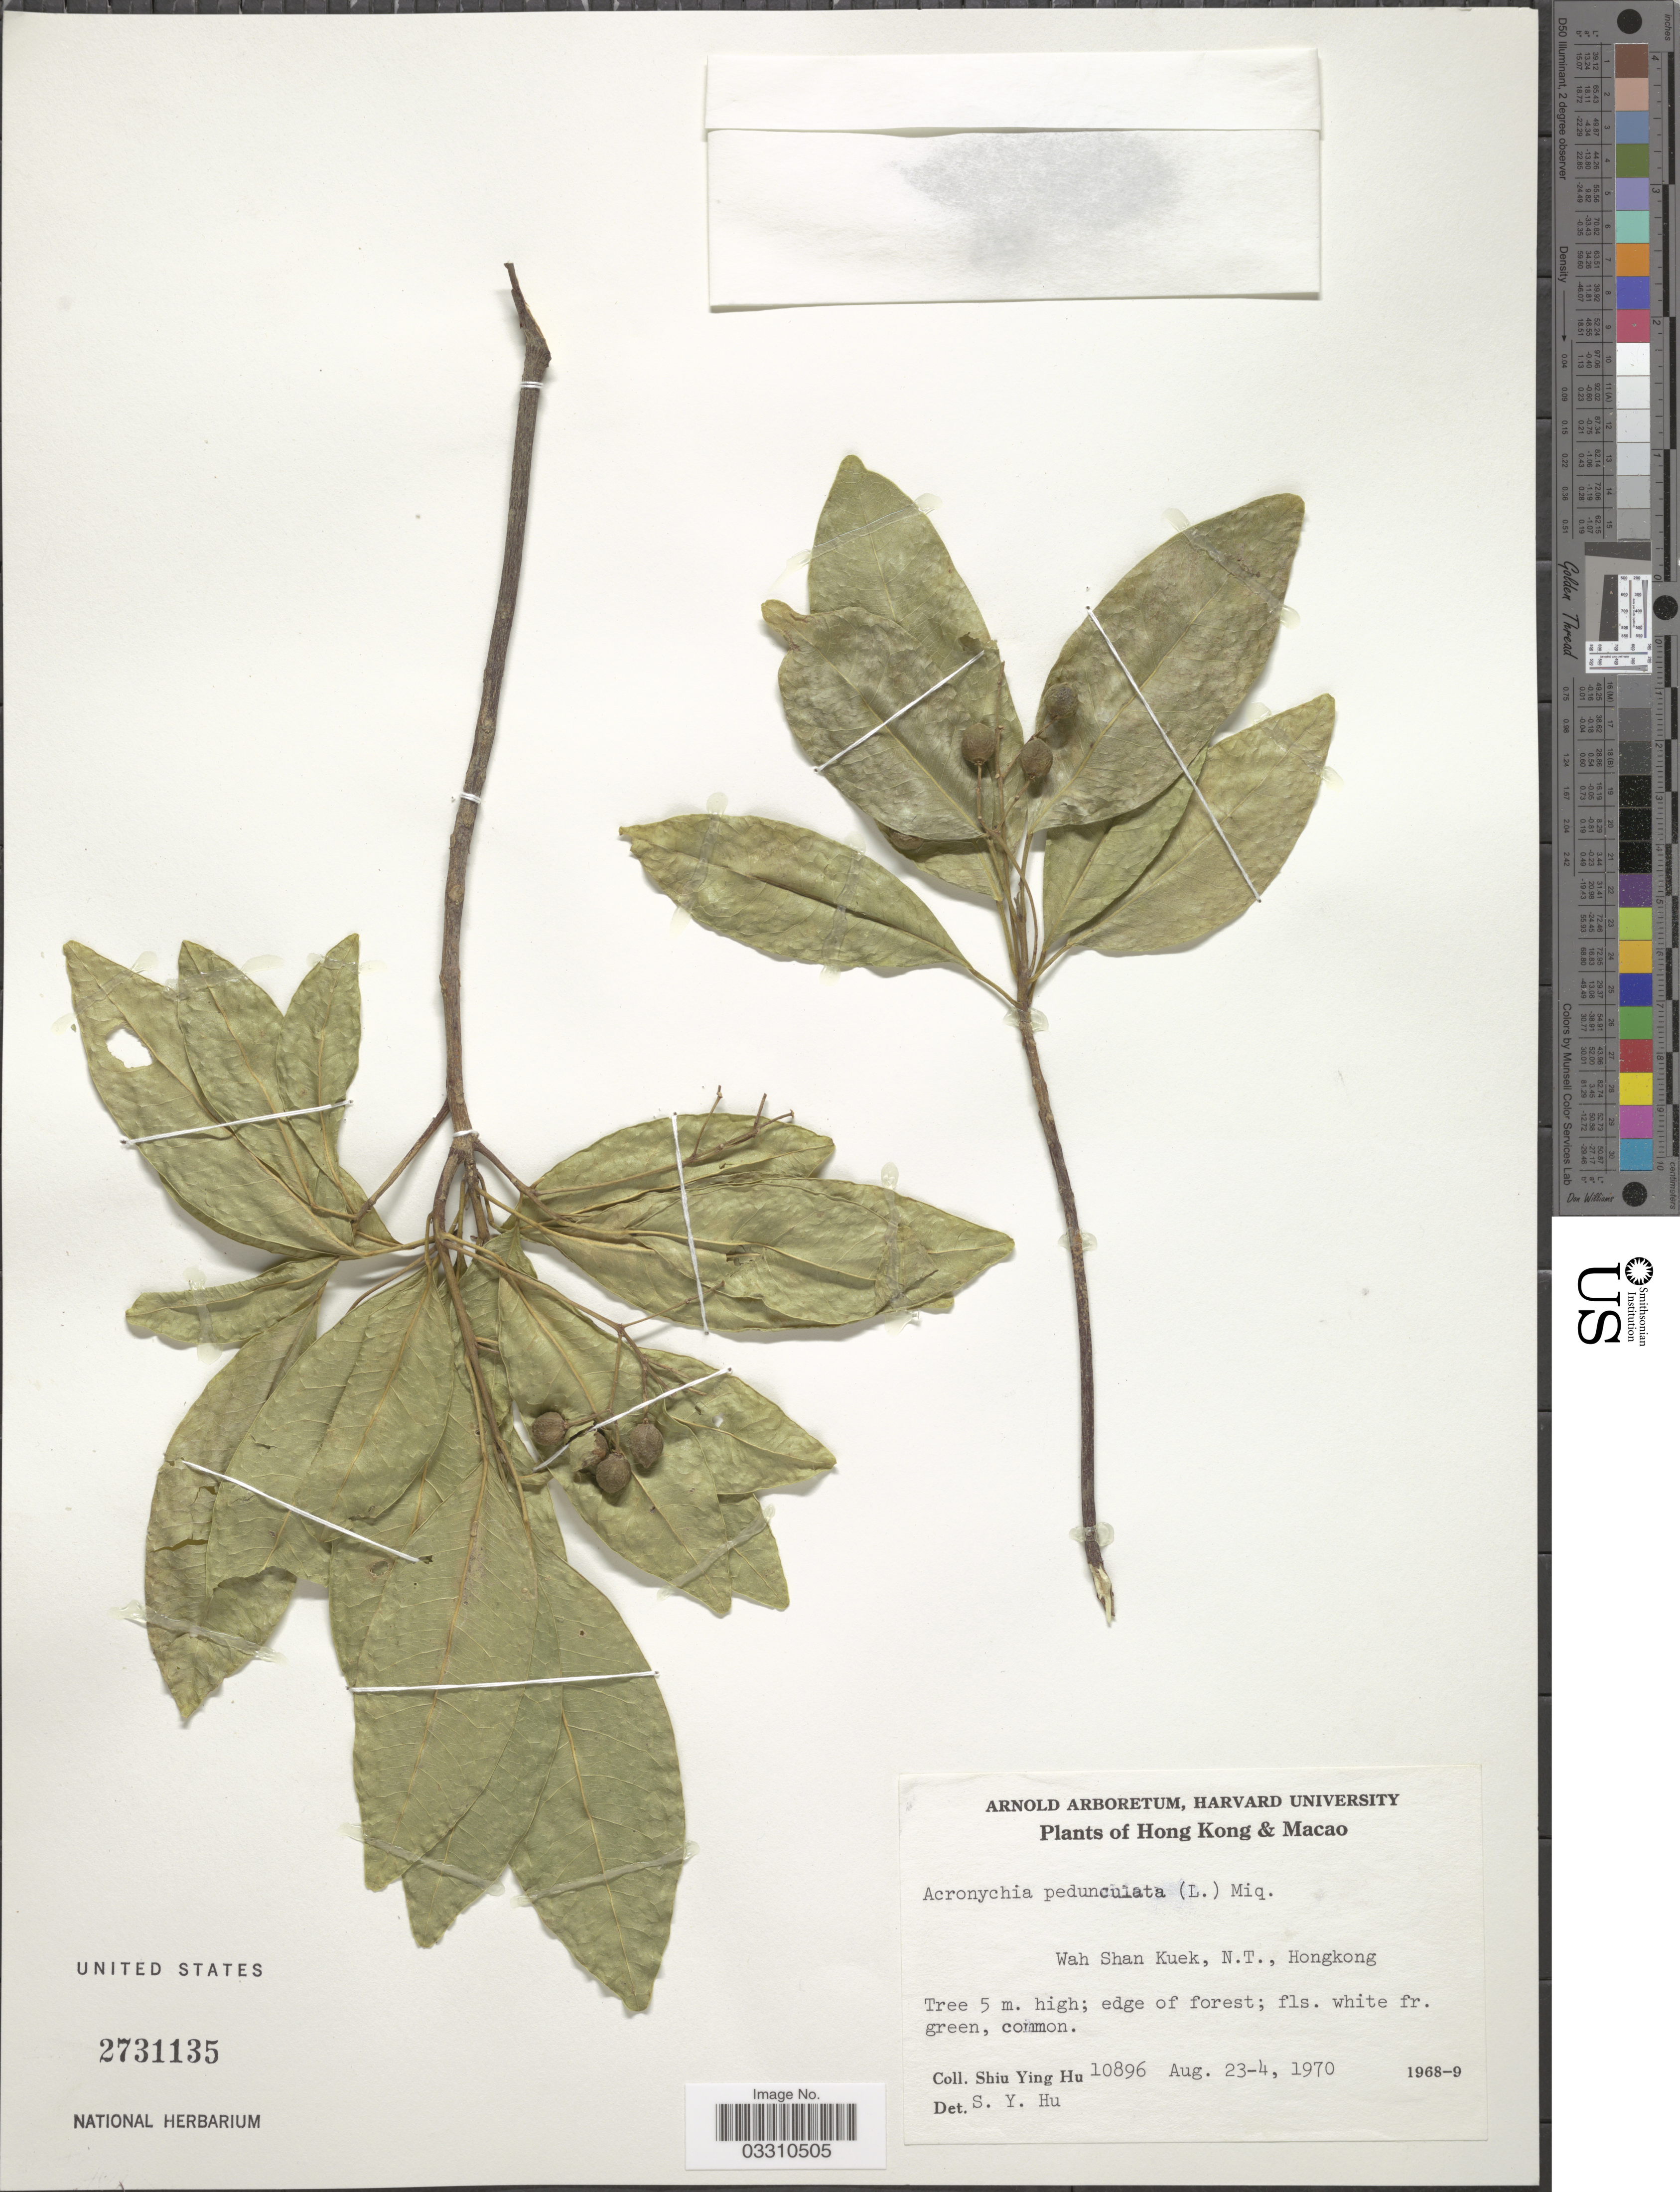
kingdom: Plantae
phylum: Tracheophyta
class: Magnoliopsida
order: Sapindales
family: Rutaceae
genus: Acronychia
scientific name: Acronychia pedunculata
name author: (L.) Miq.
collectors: S. Y. Hu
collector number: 10896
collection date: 1970-08-23/1970-08-24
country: China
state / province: Hong Kong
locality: Hong Kong & Macao, Wah Shan Kuek, N.T.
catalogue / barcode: US 2731135